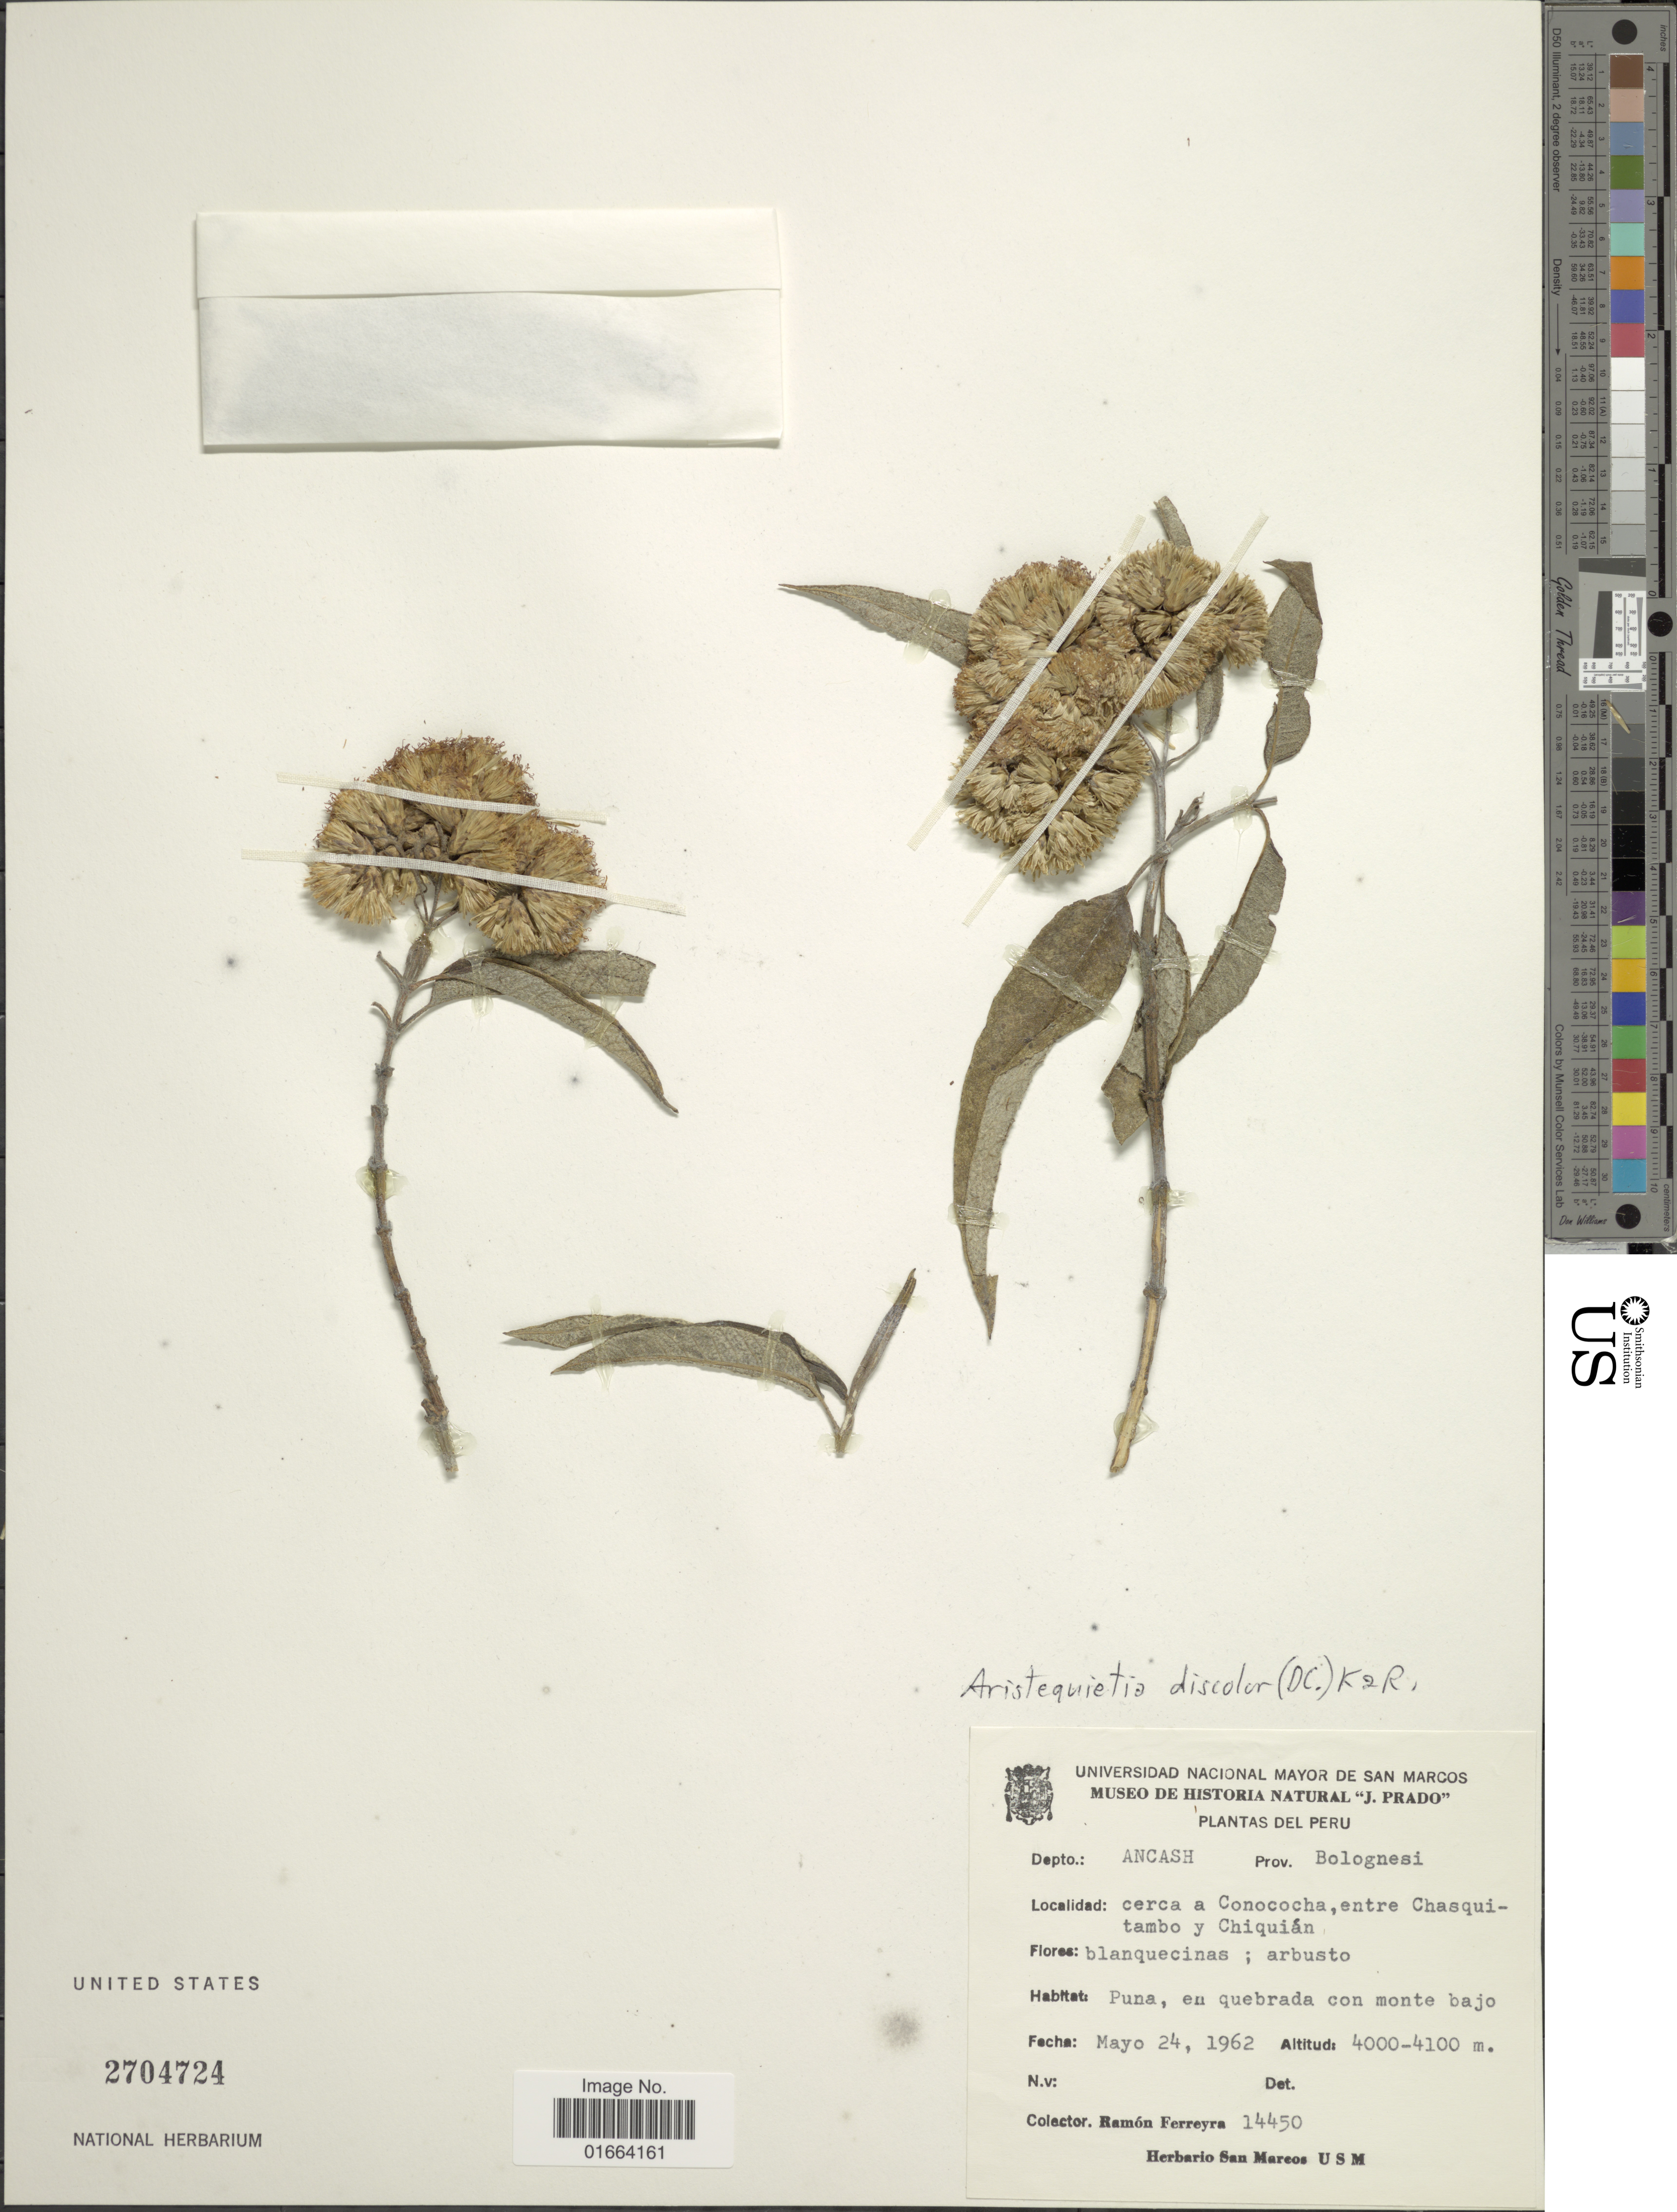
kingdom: Plantae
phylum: Tracheophyta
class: Magnoliopsida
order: Asterales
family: Asteraceae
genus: Aristeguietia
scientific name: Aristeguietia discolor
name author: (DC.) R.M. King & H. Rob.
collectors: R. A. Ferreyra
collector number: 14450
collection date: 1962-05-24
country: Peru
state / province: Ancash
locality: Prov. Bolognesi. cerca a Conococha, entre Chasquitambo y Chiquián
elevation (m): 4000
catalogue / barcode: US 2704724